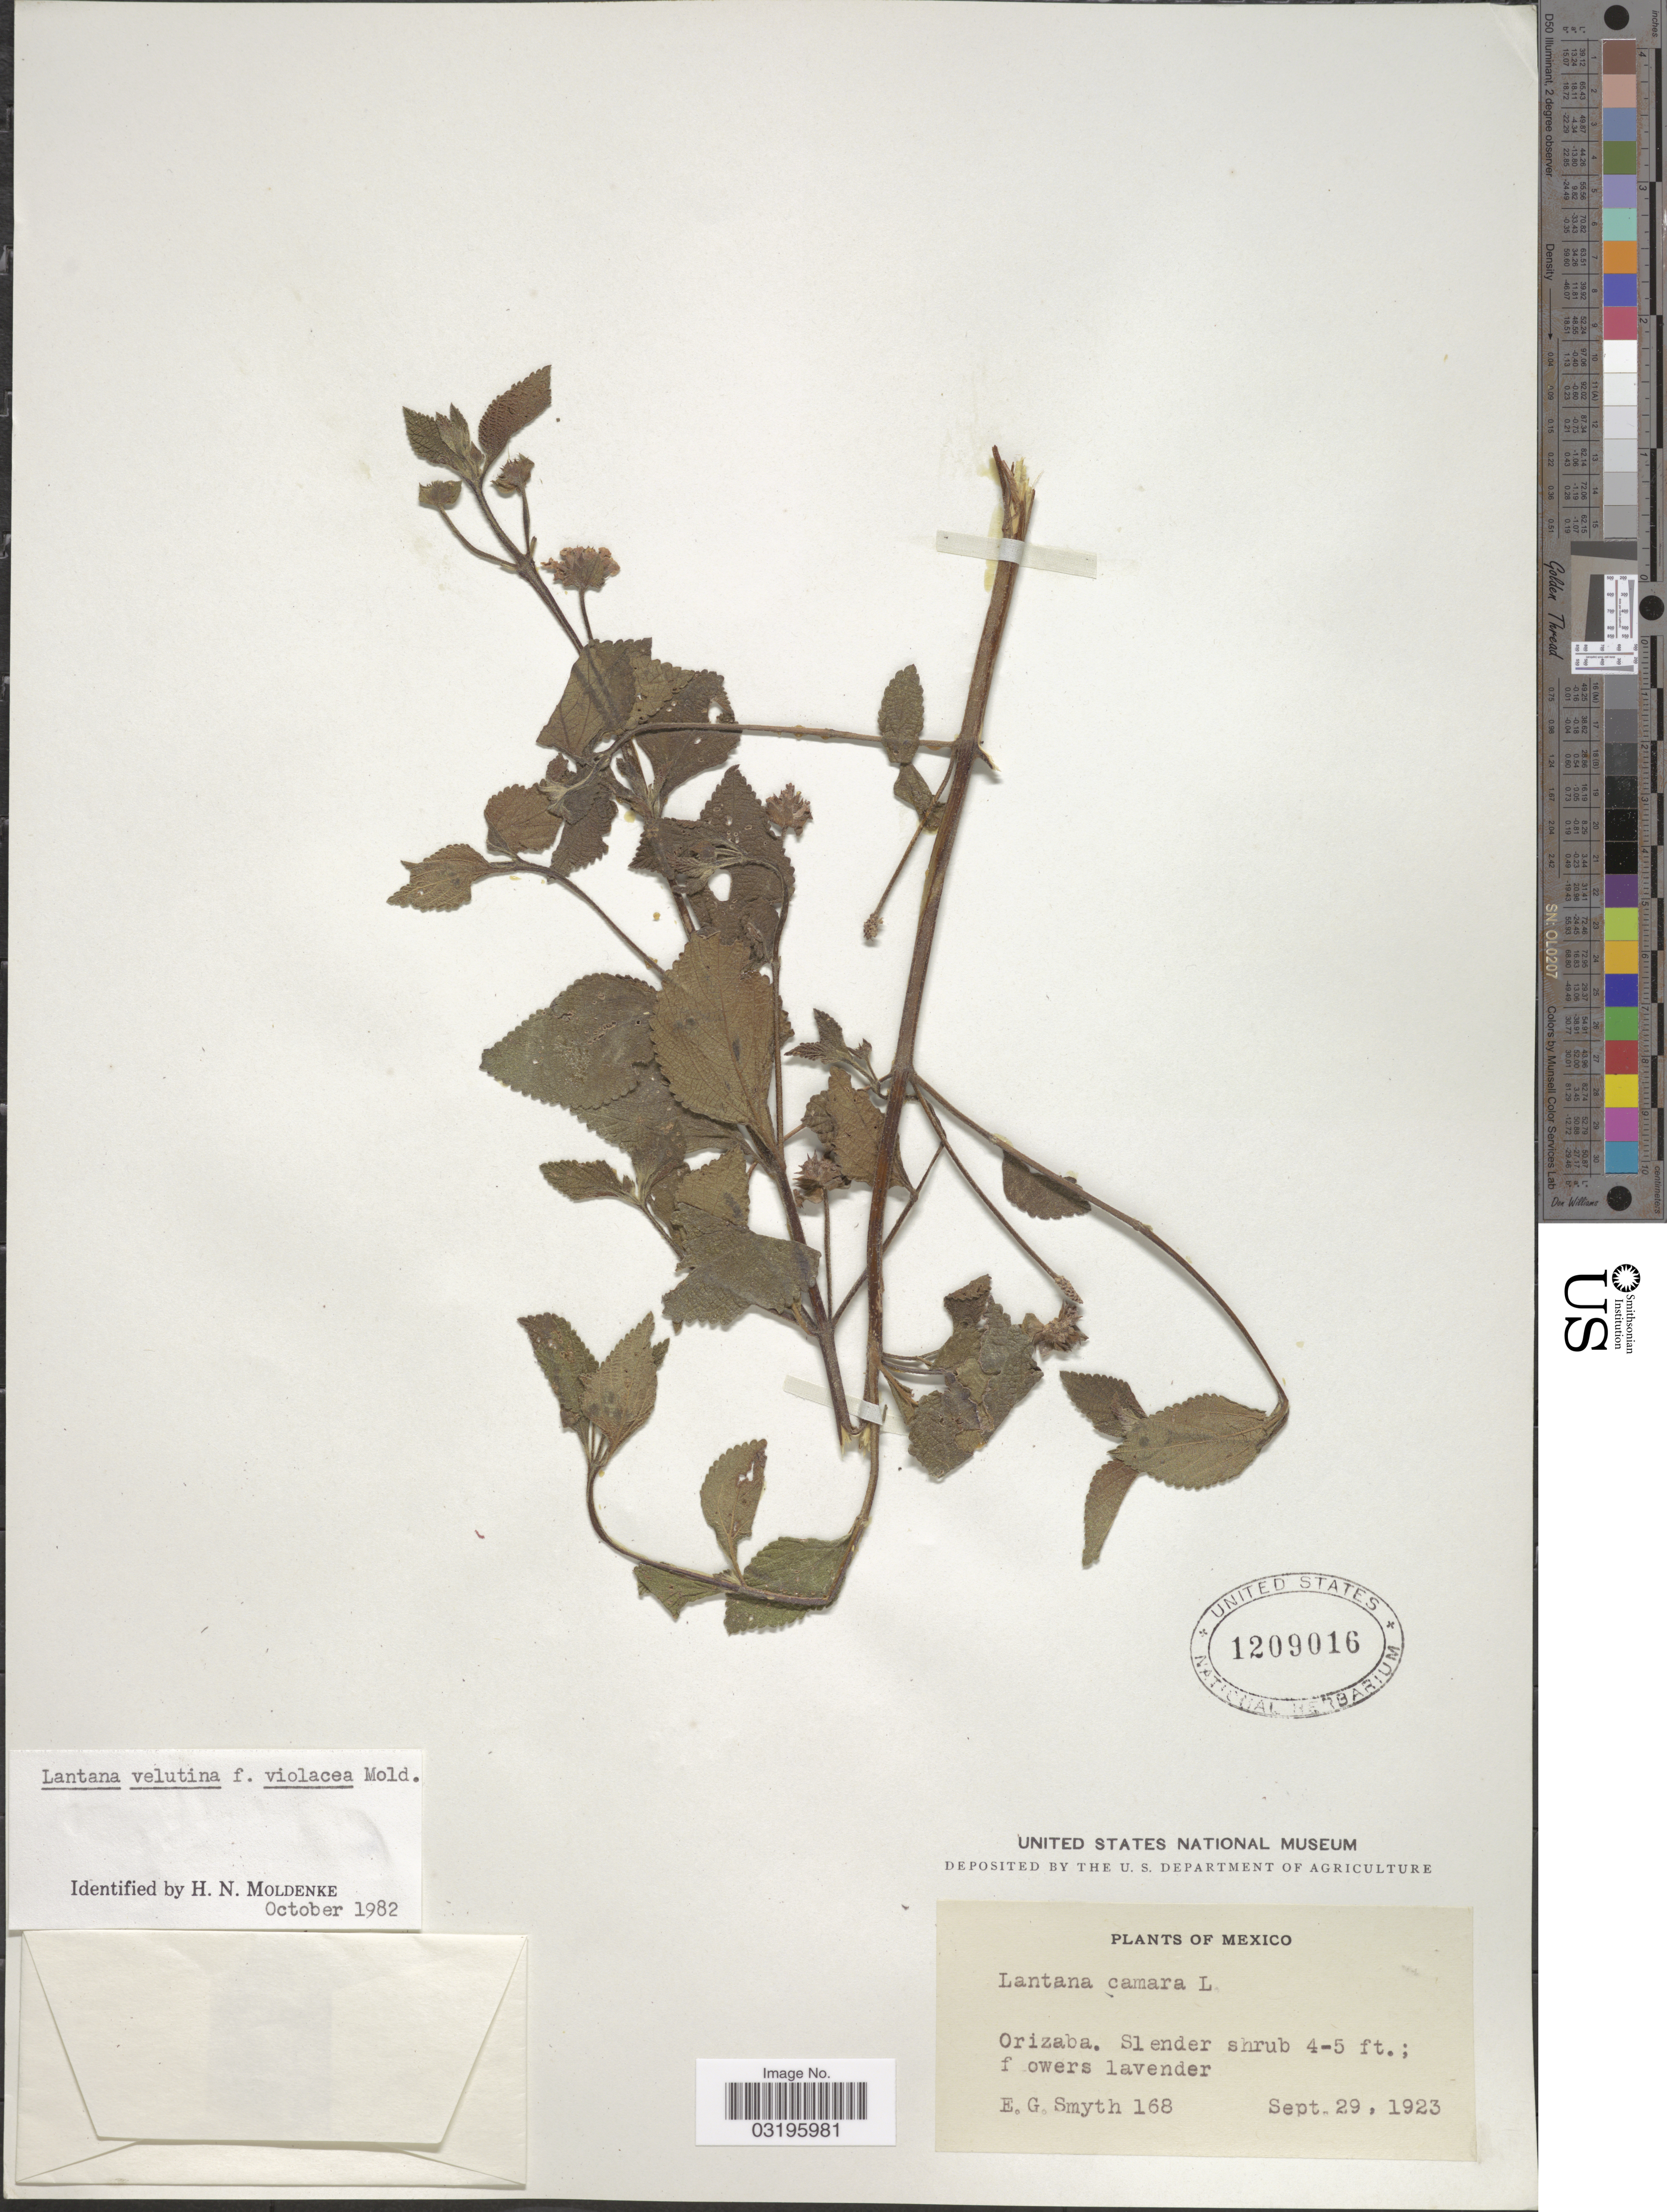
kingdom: Plantae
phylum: Tracheophyta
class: Magnoliopsida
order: Lamiales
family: Verbenaceae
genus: Lantana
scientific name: Lantana velutina f. violacea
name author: Moldenke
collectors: E. Smyth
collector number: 168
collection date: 1923-09-29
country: Nicaragua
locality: Orizaba.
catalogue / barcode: US 1209016